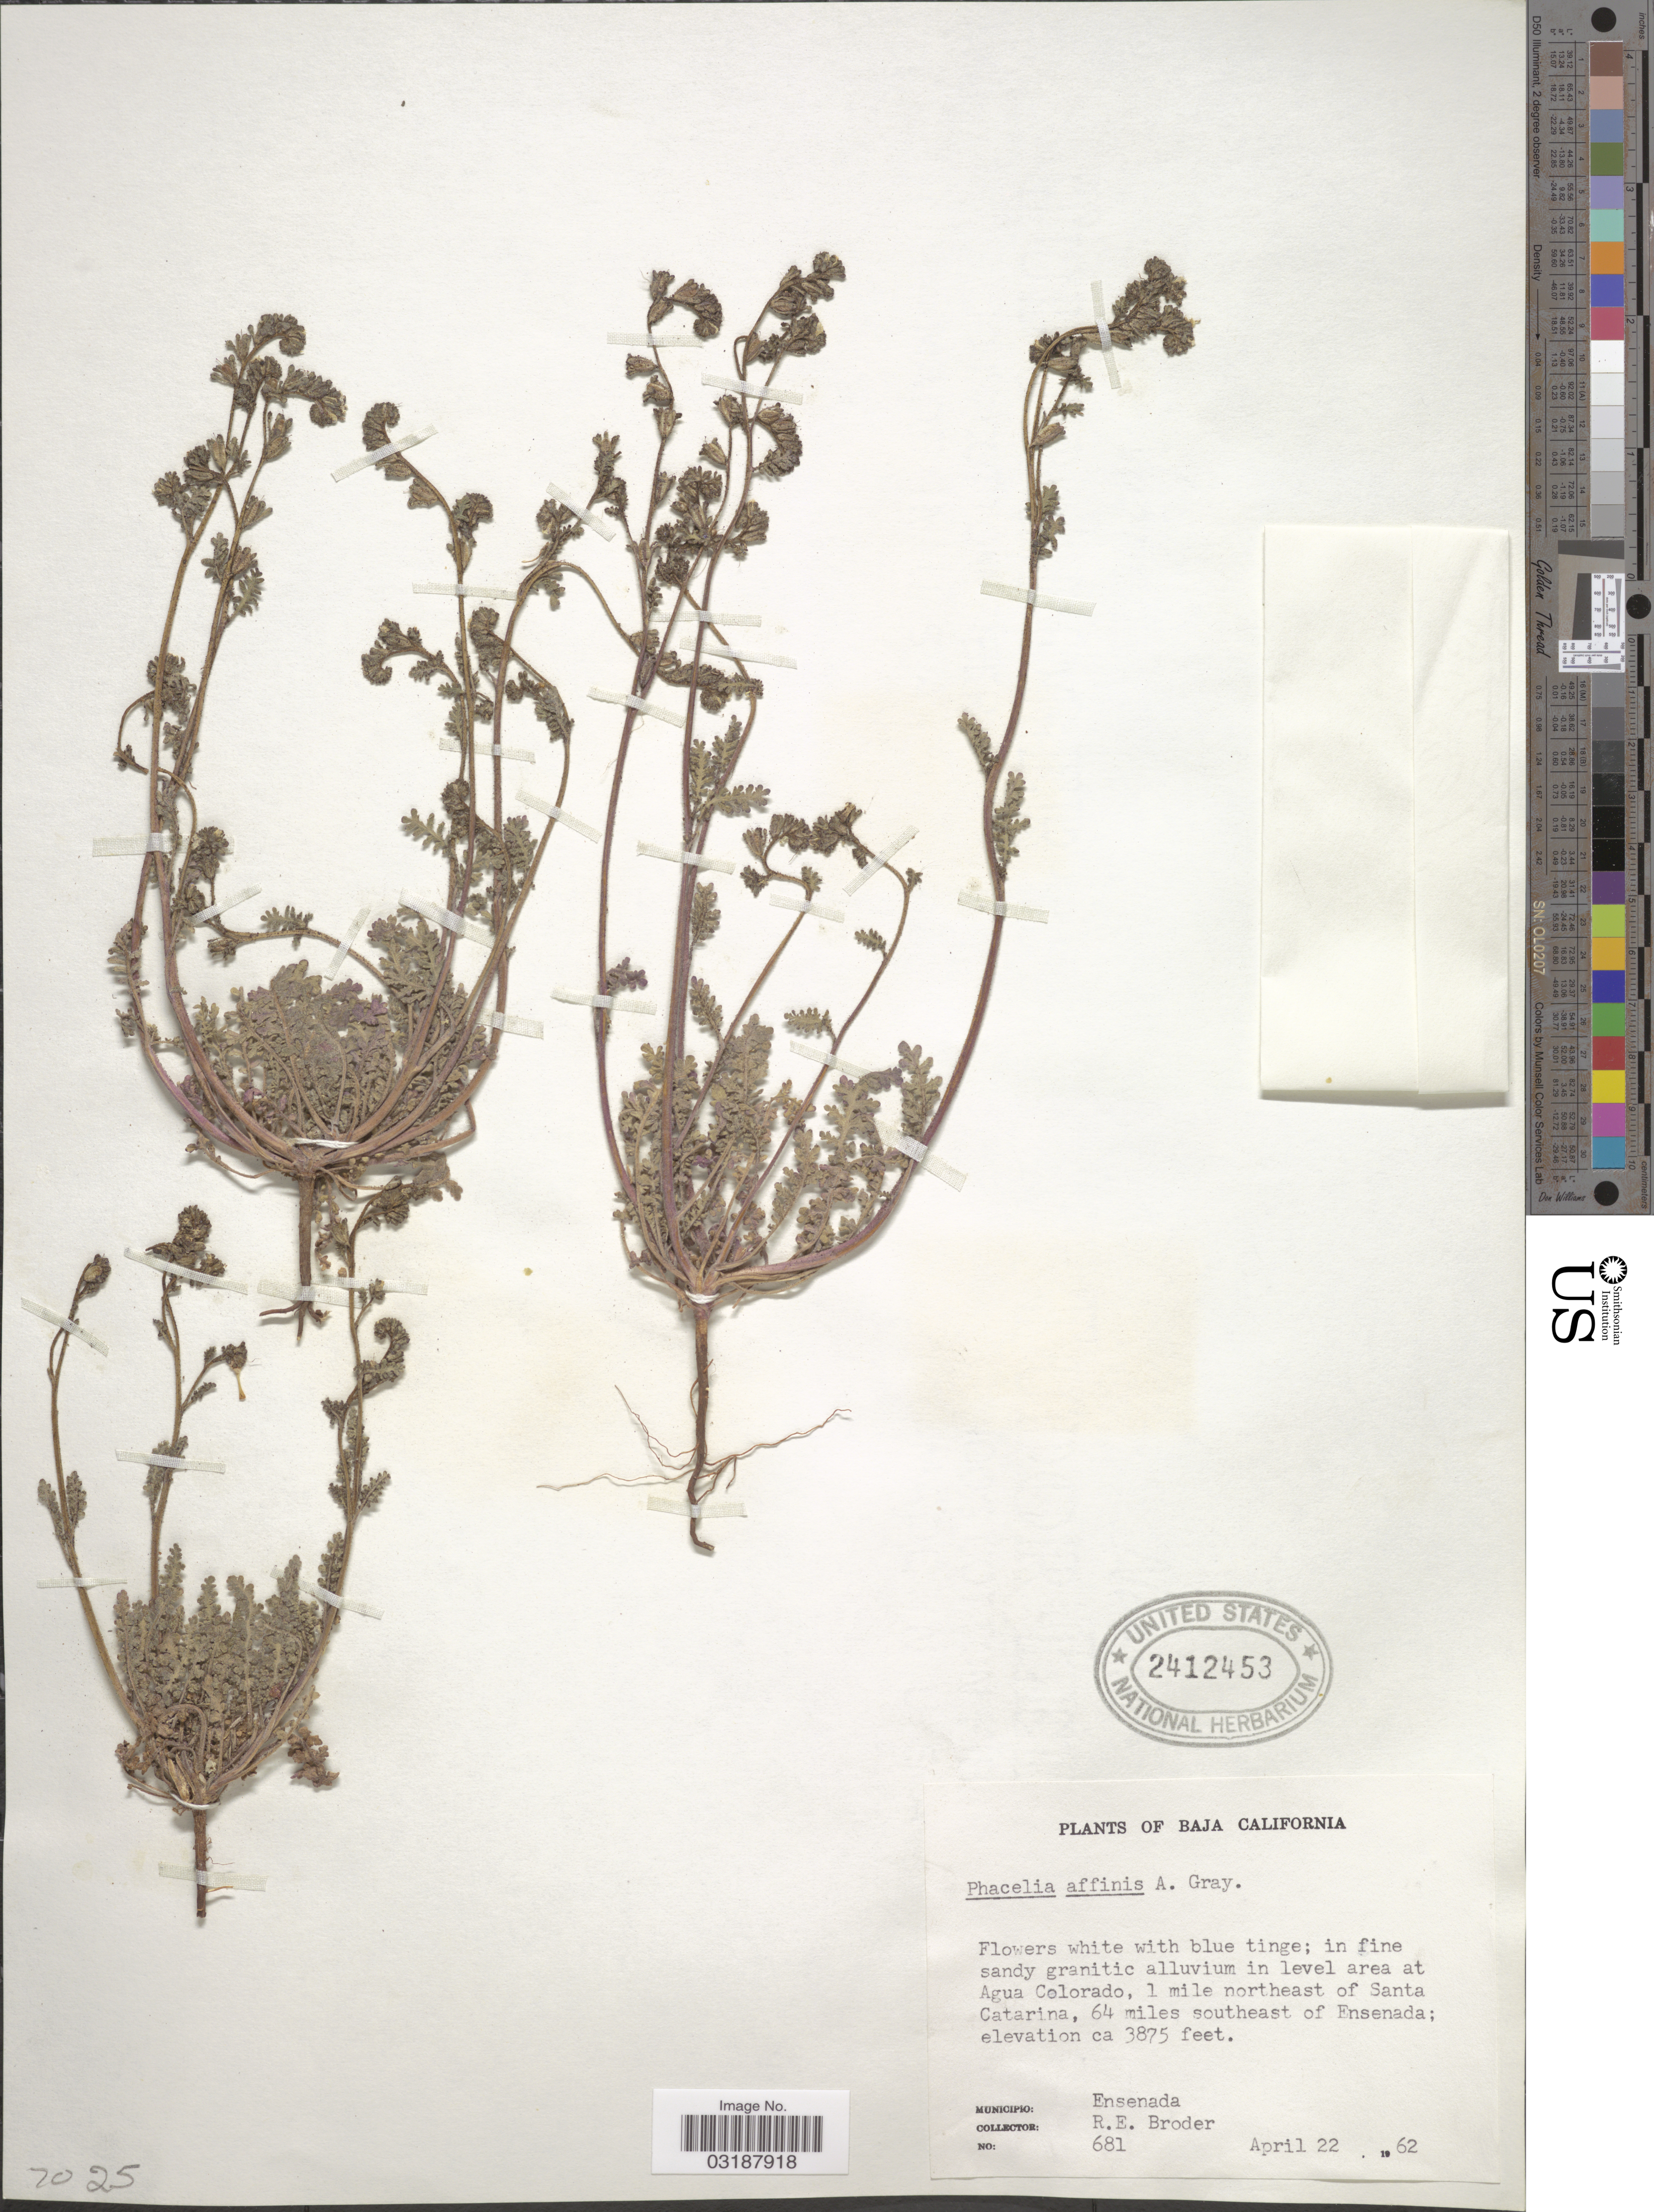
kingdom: Plantae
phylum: Tracheophyta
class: Magnoliopsida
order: Boraginales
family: Hydrophyllaceae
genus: Phacelia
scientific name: Phacelia affinis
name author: A. Gray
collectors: R. Broder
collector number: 681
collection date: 1962-04-22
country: Mexico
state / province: Baja California Norte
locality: In fine sandy granitic alluvium in level area at Agua Colorado, 1 mile northeast of Santa Catarina, 64 miles southeast of Ensenada; Municipio: Ensenada.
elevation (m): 1181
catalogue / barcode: US 2412453